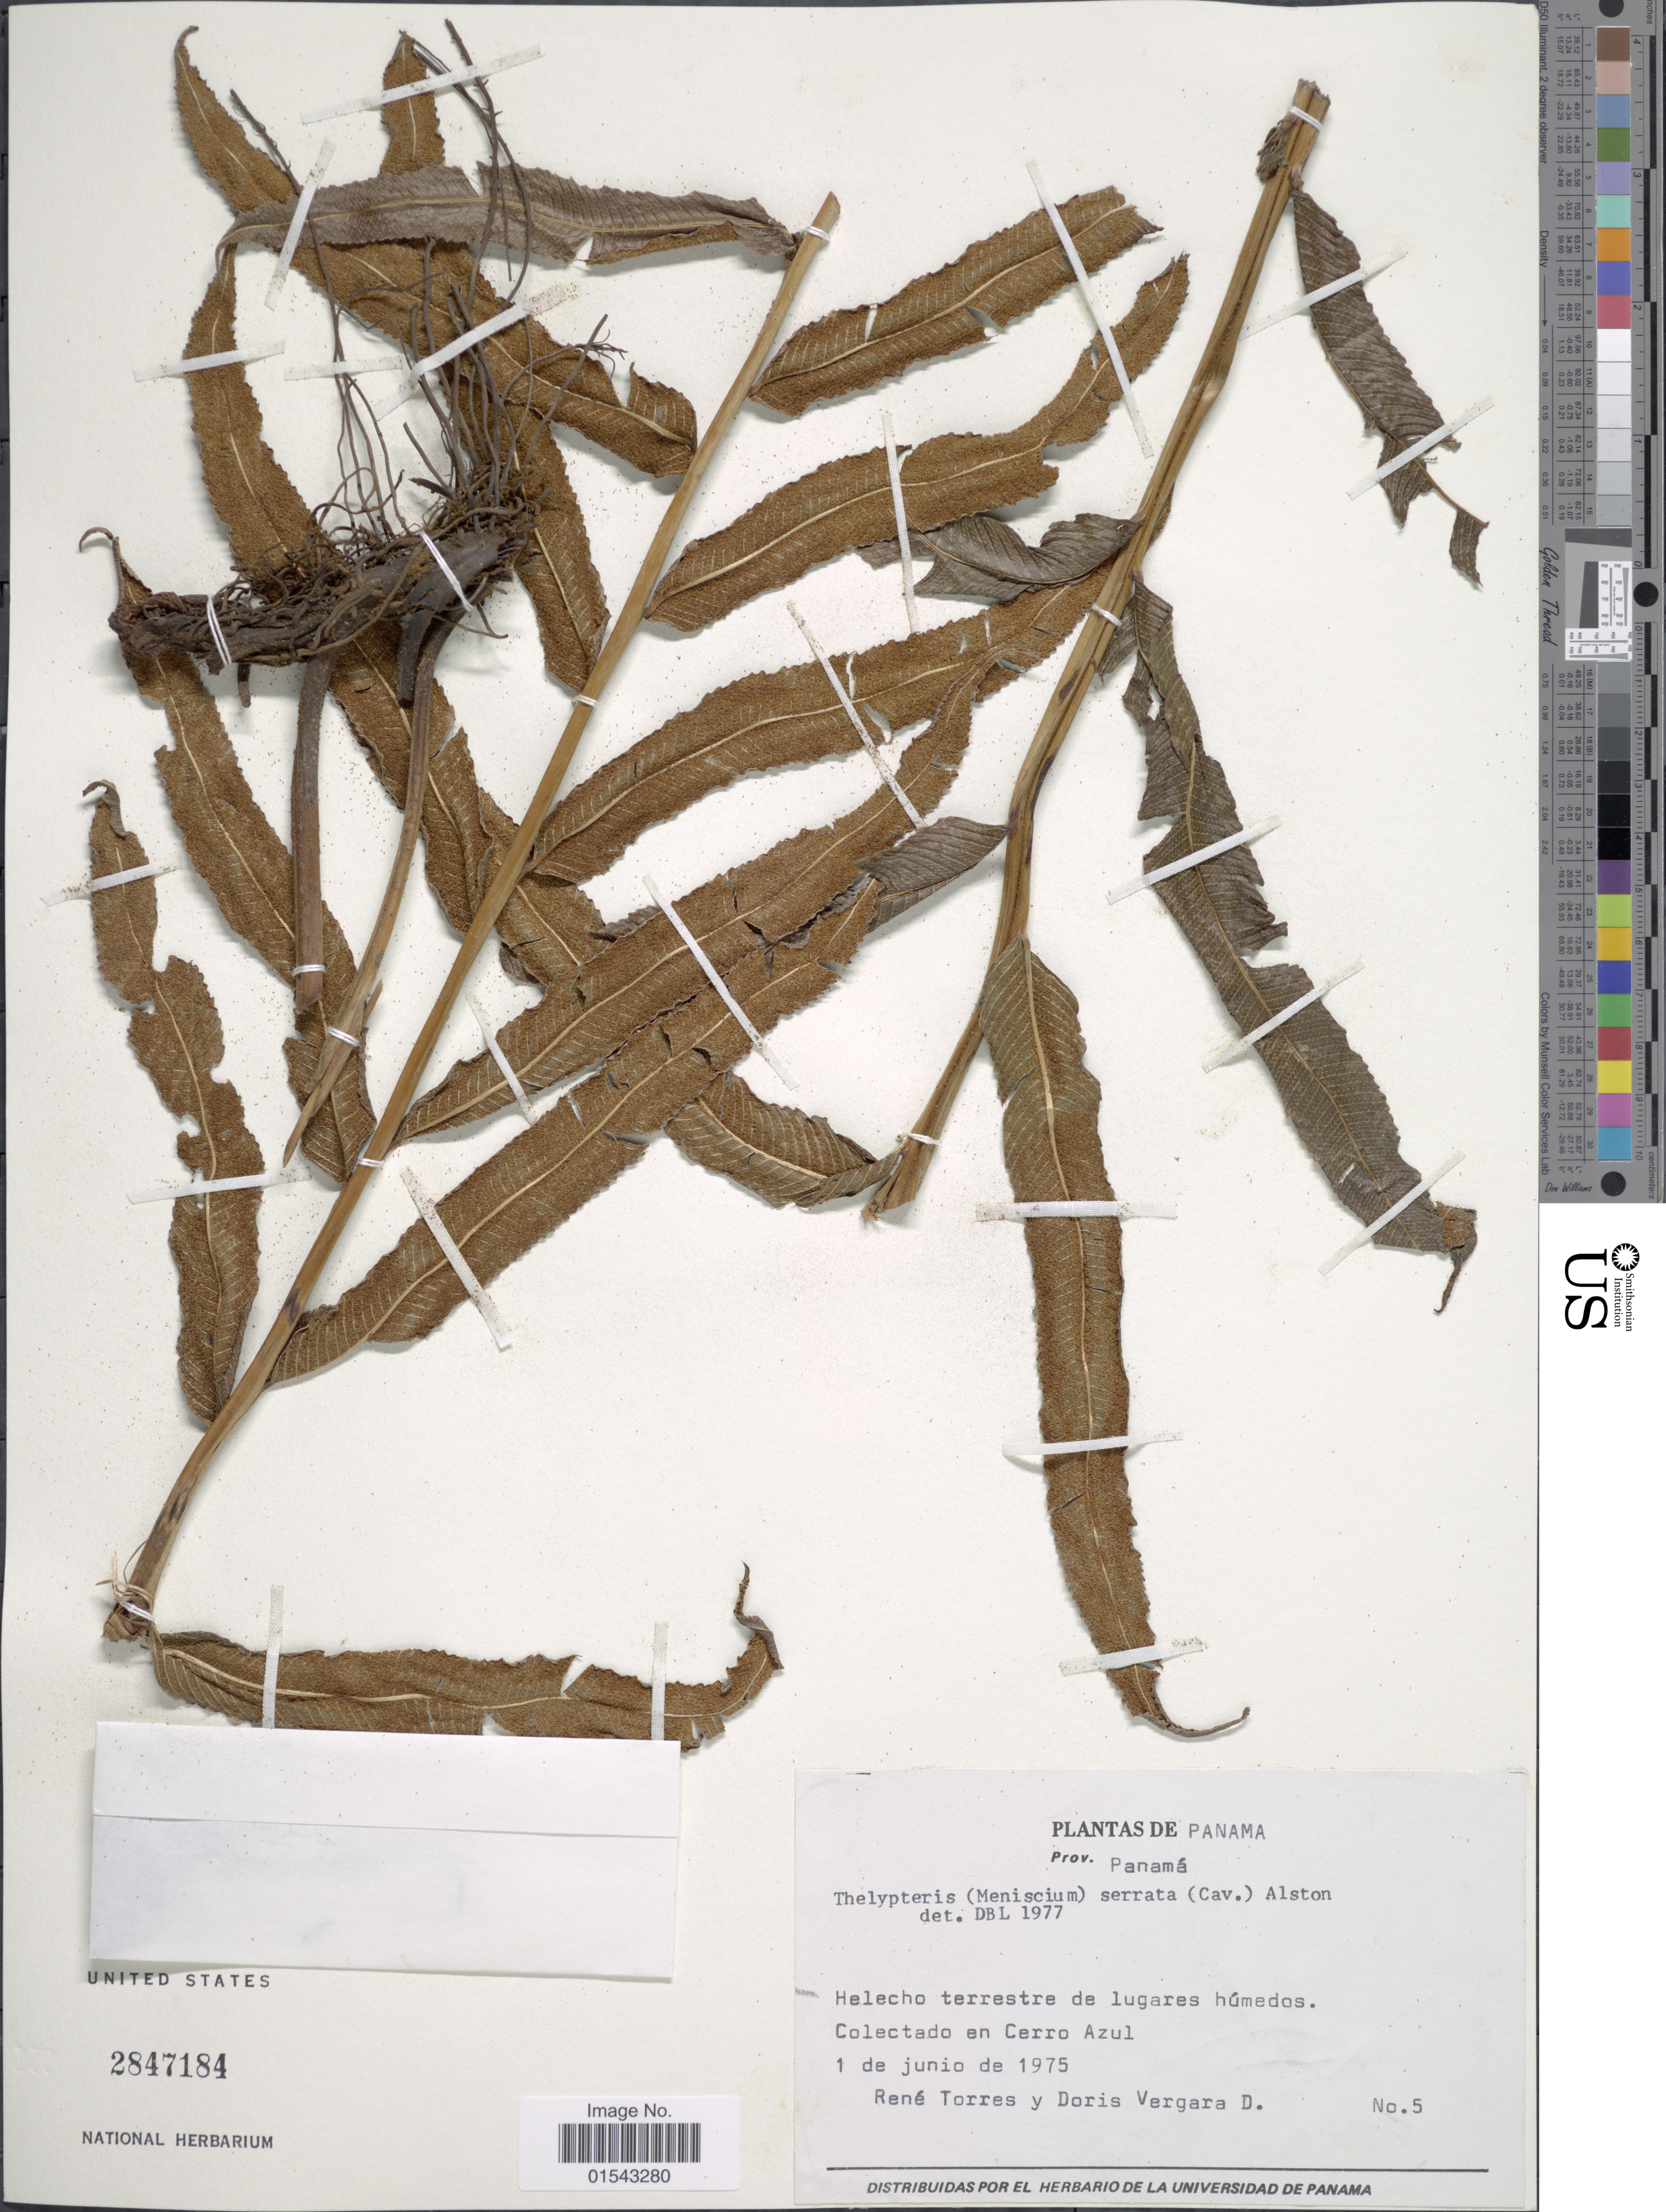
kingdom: Plantae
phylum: Tracheophyta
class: Polypodiopsida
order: Polypodiales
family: Thelypteridaceae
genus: Meniscium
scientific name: Meniscium serratum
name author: Cav.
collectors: R. Torres & D. Vergara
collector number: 5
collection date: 1975-06-01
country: Panama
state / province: Panamá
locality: Panama, Prov. Panama, helecho terrestre de lugares humedos, Colectado en Cerro Azul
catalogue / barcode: US 2847184